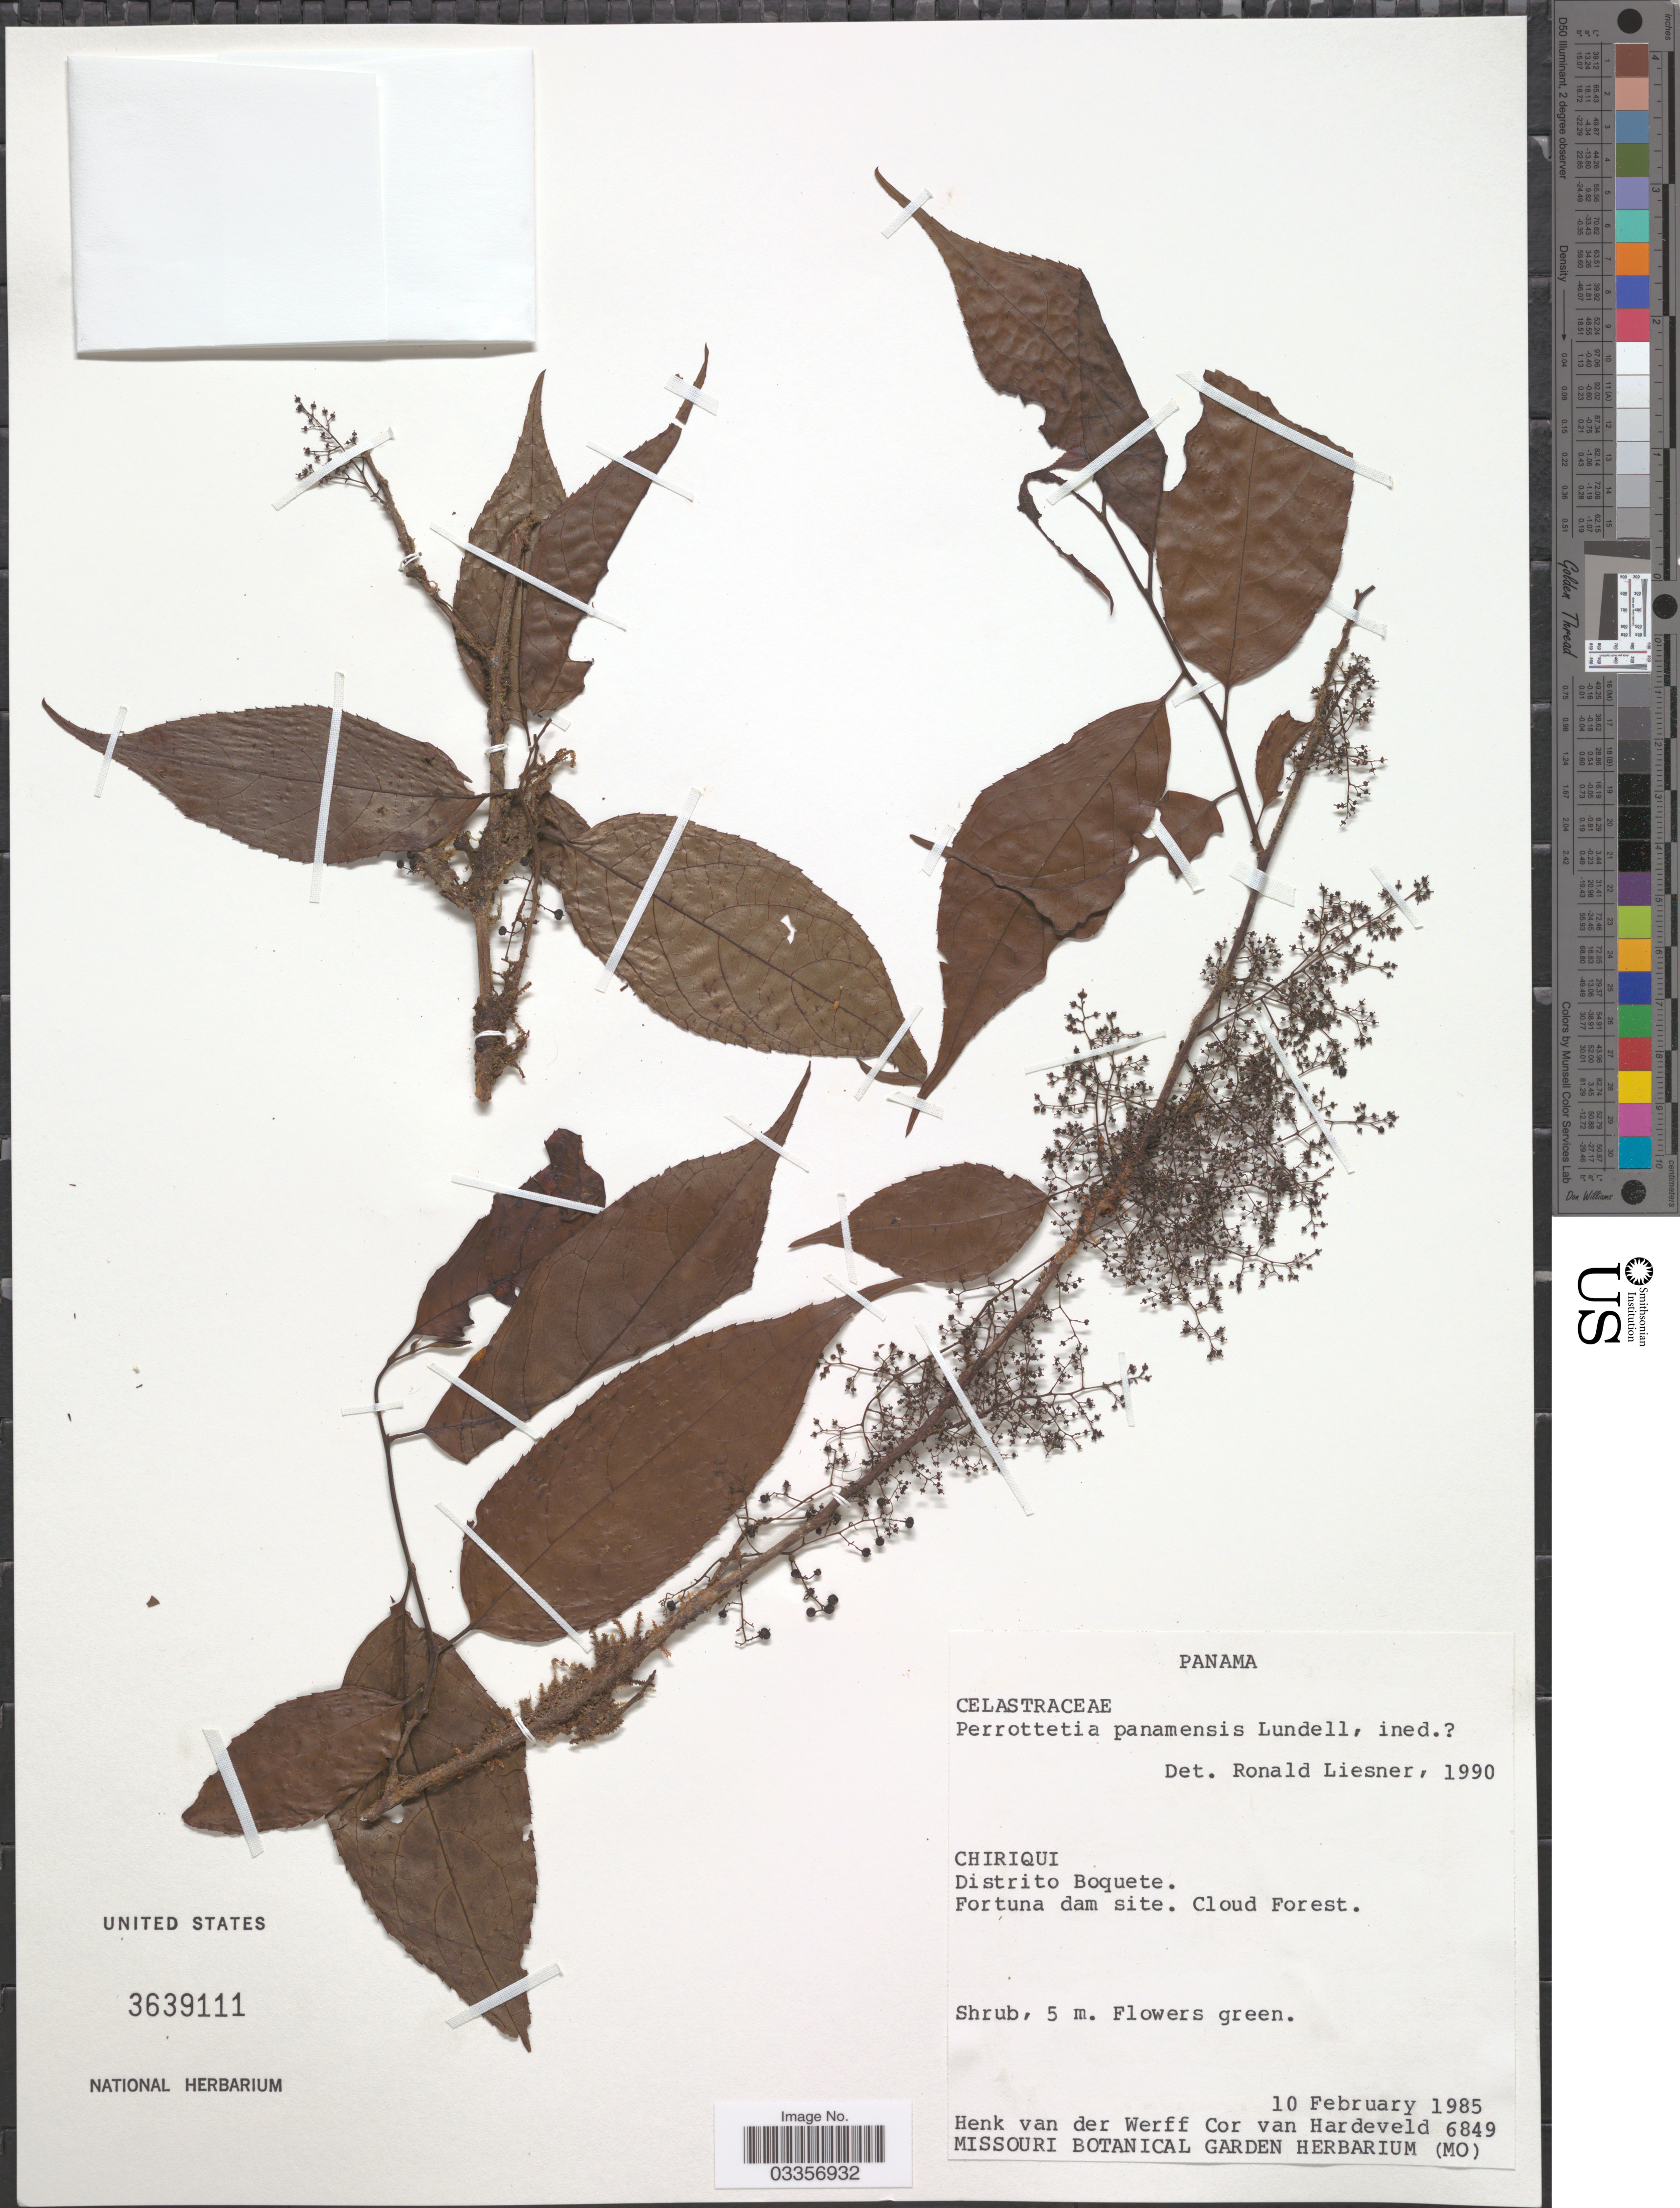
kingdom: Plantae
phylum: Tracheophyta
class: Magnoliopsida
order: Huerteales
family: Dipentodontaceae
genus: Perrottetia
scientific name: Perrottetia panamensis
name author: Lundell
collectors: H. van der Werff & C. Van Hardeveld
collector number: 6849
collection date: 1985-02-10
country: Panama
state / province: Chiriqui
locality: Distrito Boquete. Fortuna dam site.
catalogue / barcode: US 3639111